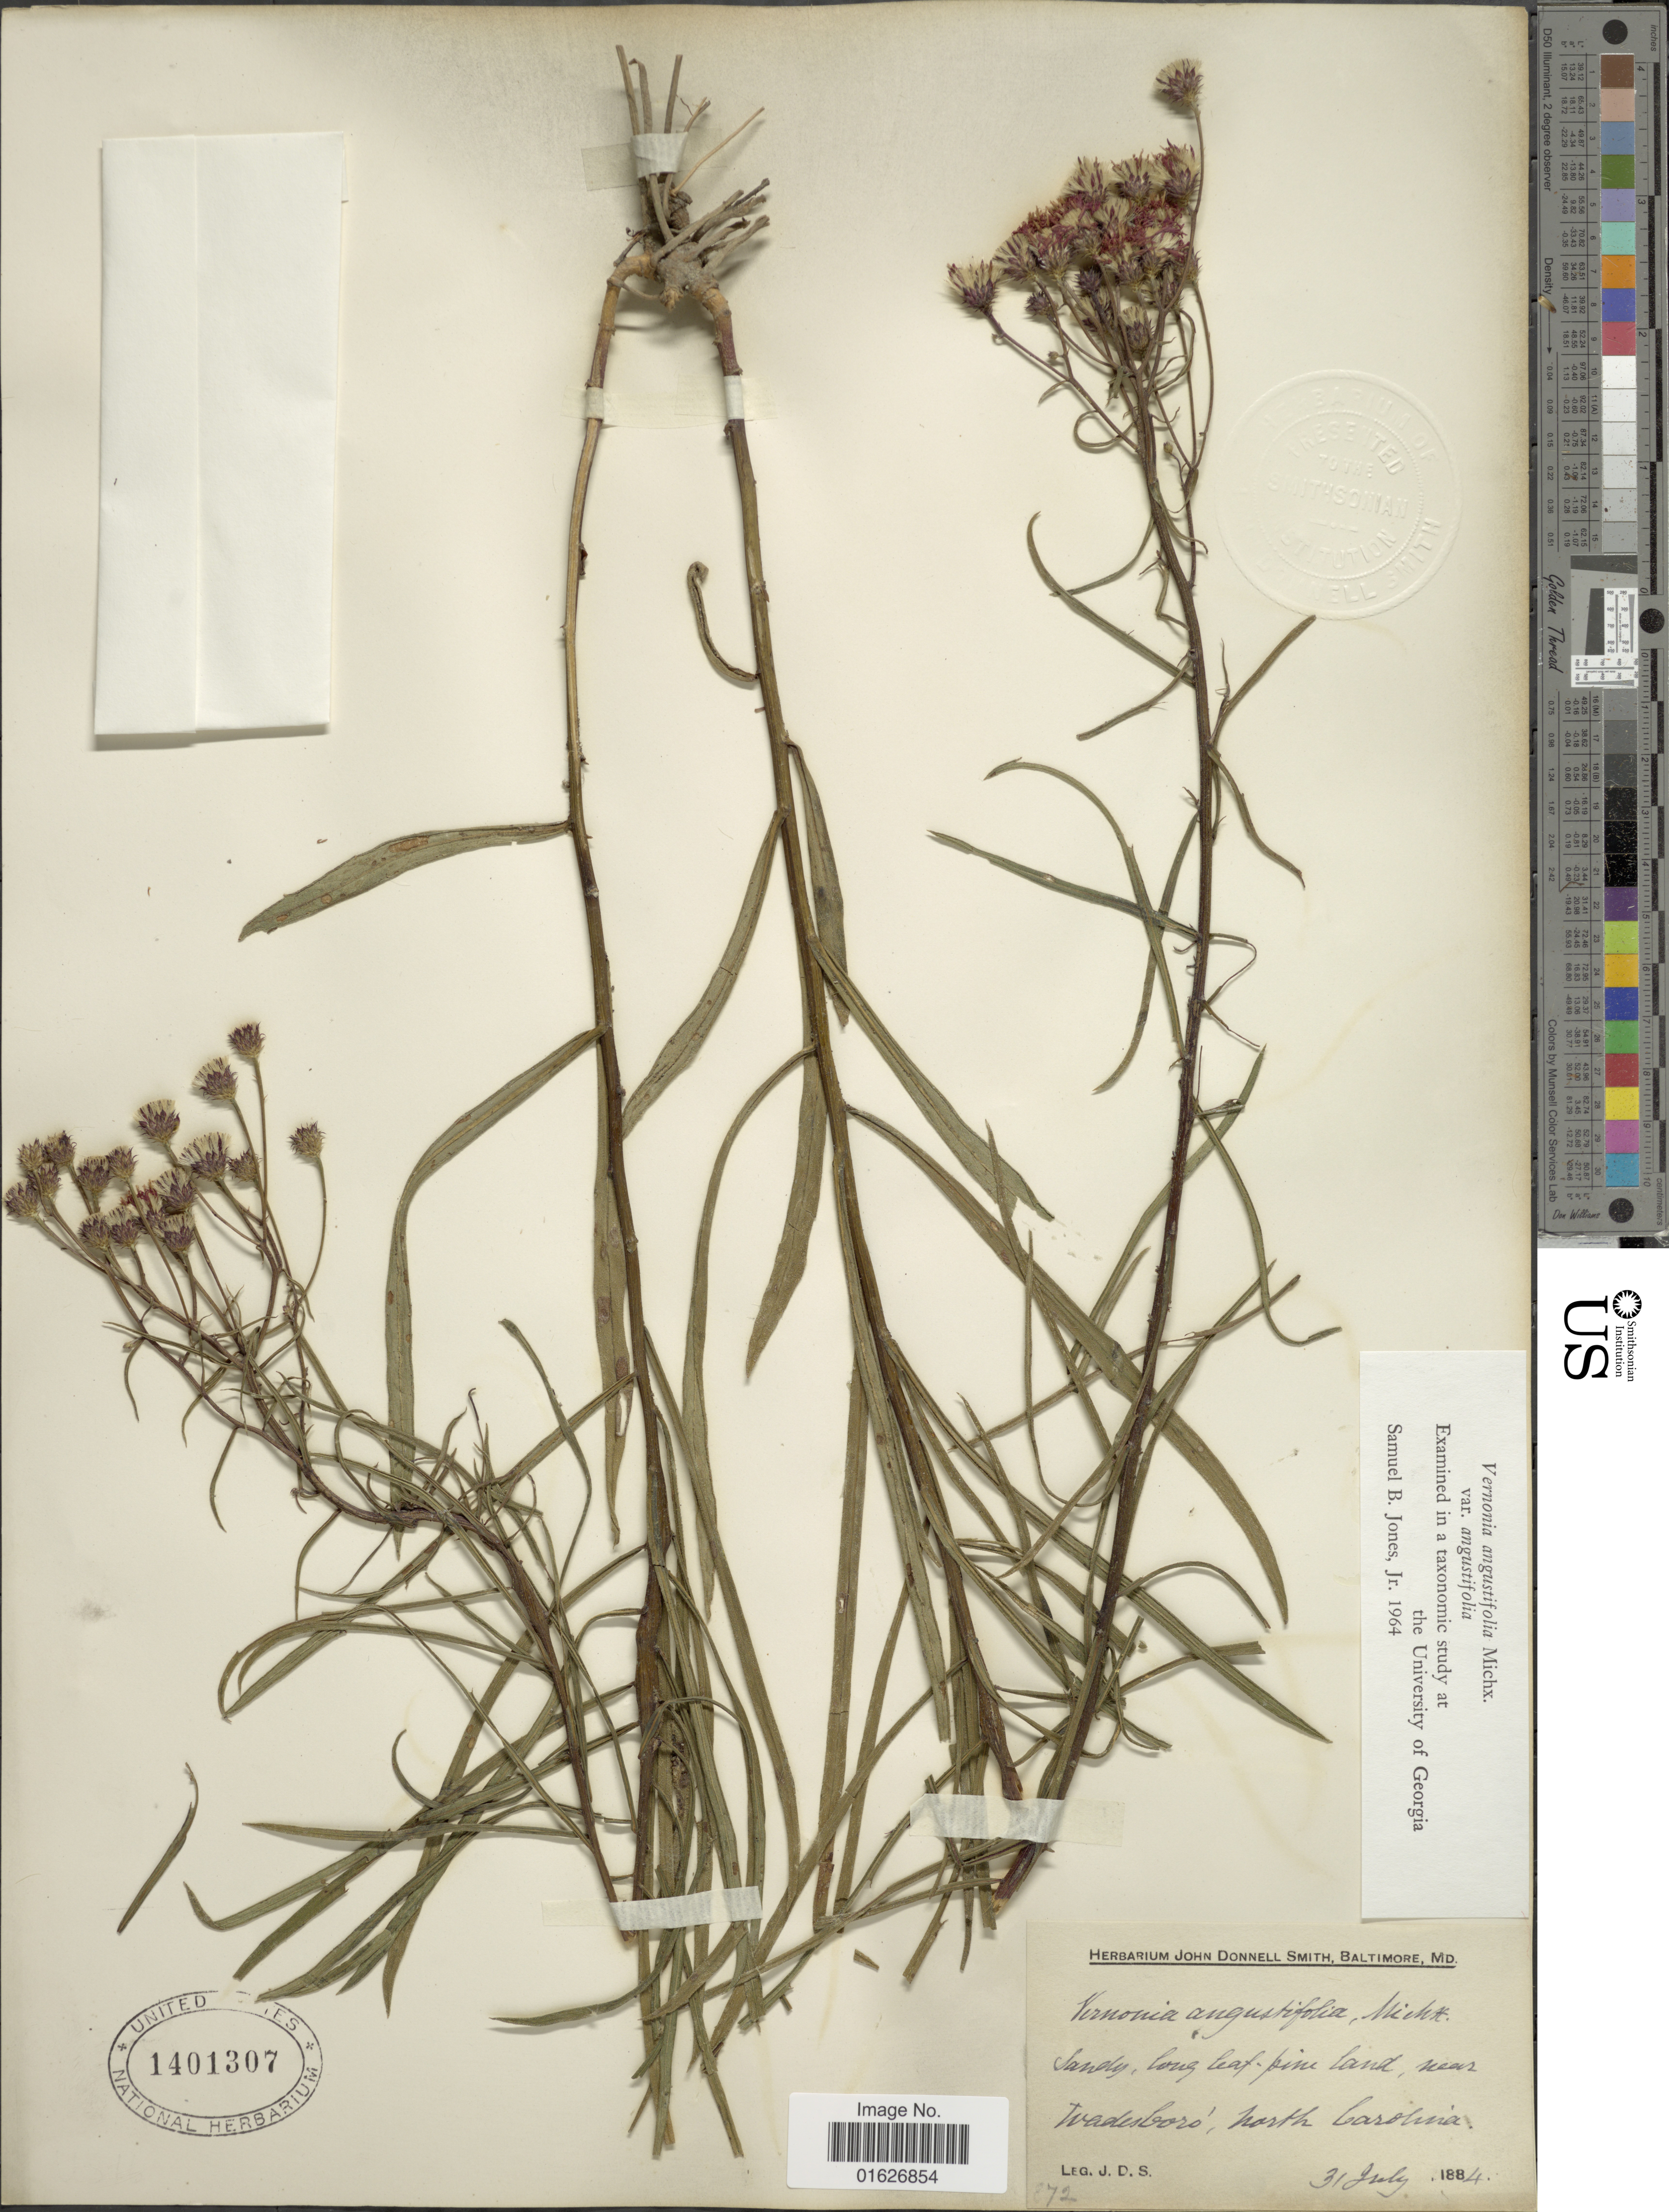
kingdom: Plantae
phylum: Tracheophyta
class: Magnoliopsida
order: Asterales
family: Asteraceae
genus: Vernonia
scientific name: Vernonia angustifolia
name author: Michx.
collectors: J. Donnell Smith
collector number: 270*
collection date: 1884-07-31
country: United States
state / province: North Carolina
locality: Near Wadesboro.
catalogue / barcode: US 1401307